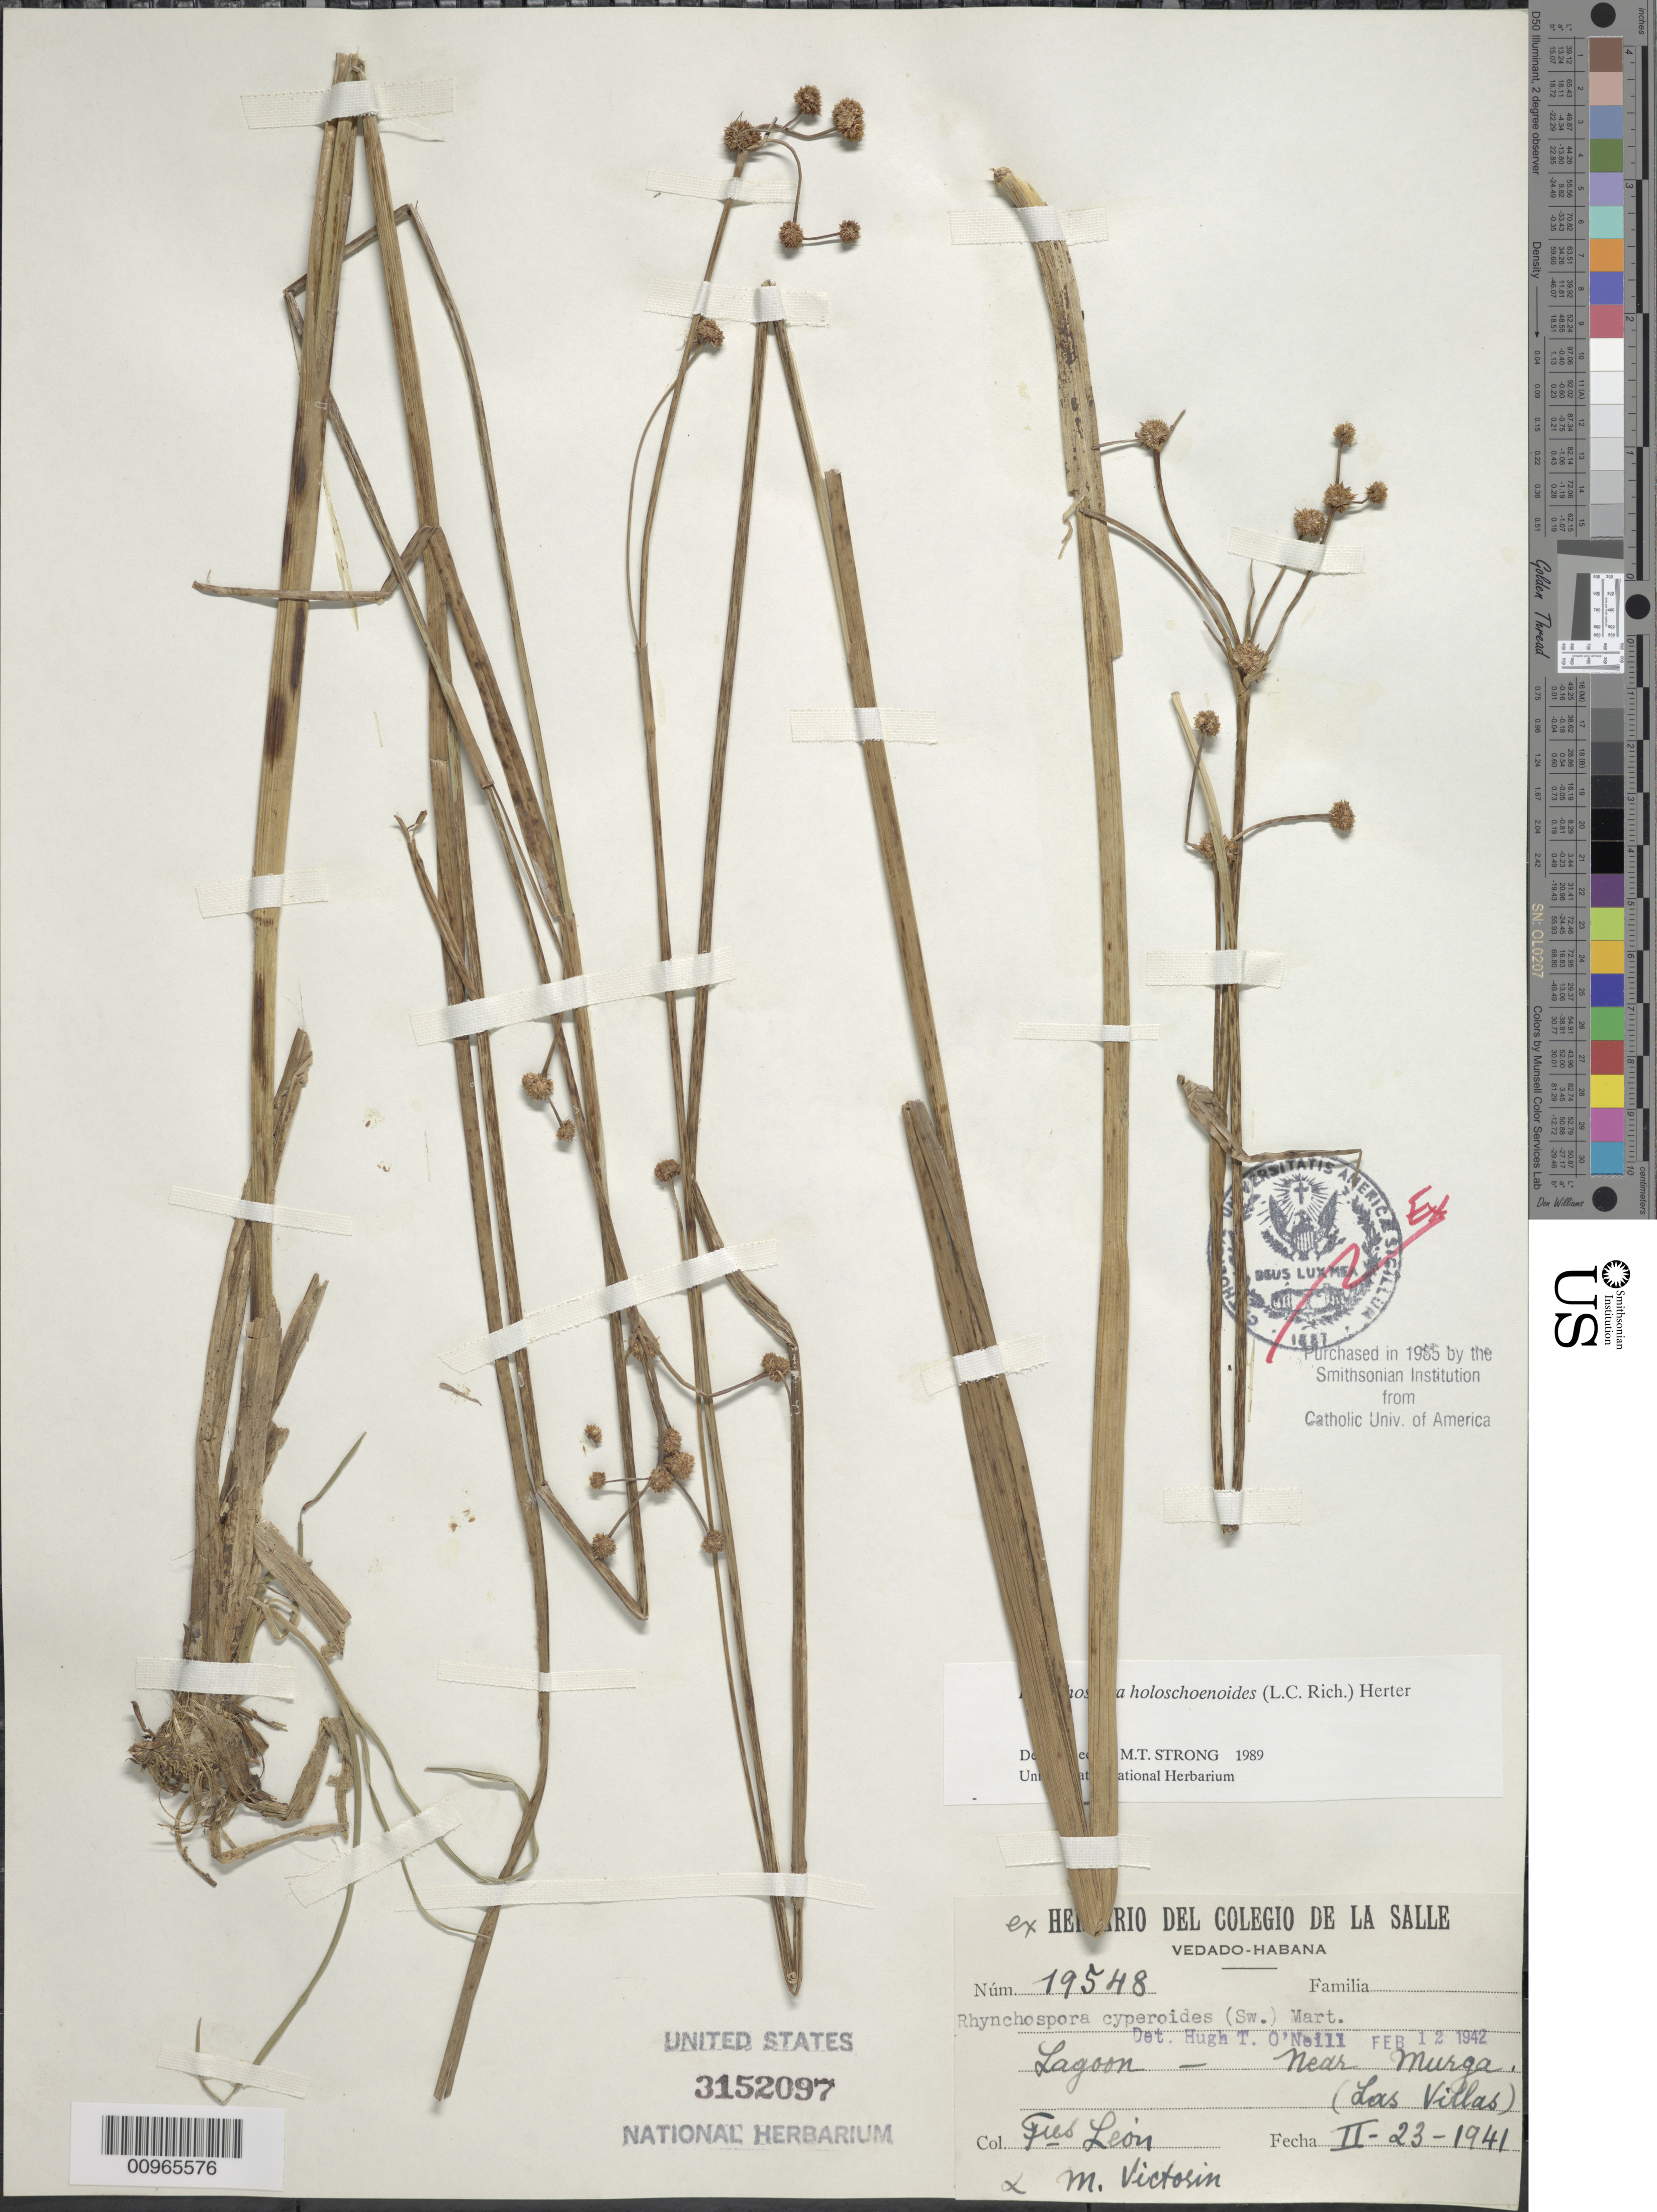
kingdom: Plantae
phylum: Tracheophyta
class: Liliopsida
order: Poales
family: Cyperaceae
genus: Rhynchospora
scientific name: Rhynchospora holoschoenoides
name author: (Rich.) Herter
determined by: Strong, M. T., (US), Smithsonian Institution - National Museum of Natural History (UNITED STATES)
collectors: F. Leon & F. Victorin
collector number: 19548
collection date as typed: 23 Feb 1941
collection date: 1941-02-23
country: Cuba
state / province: Las Villas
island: Cuba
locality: Lagoon, near Murga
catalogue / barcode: US 3152097